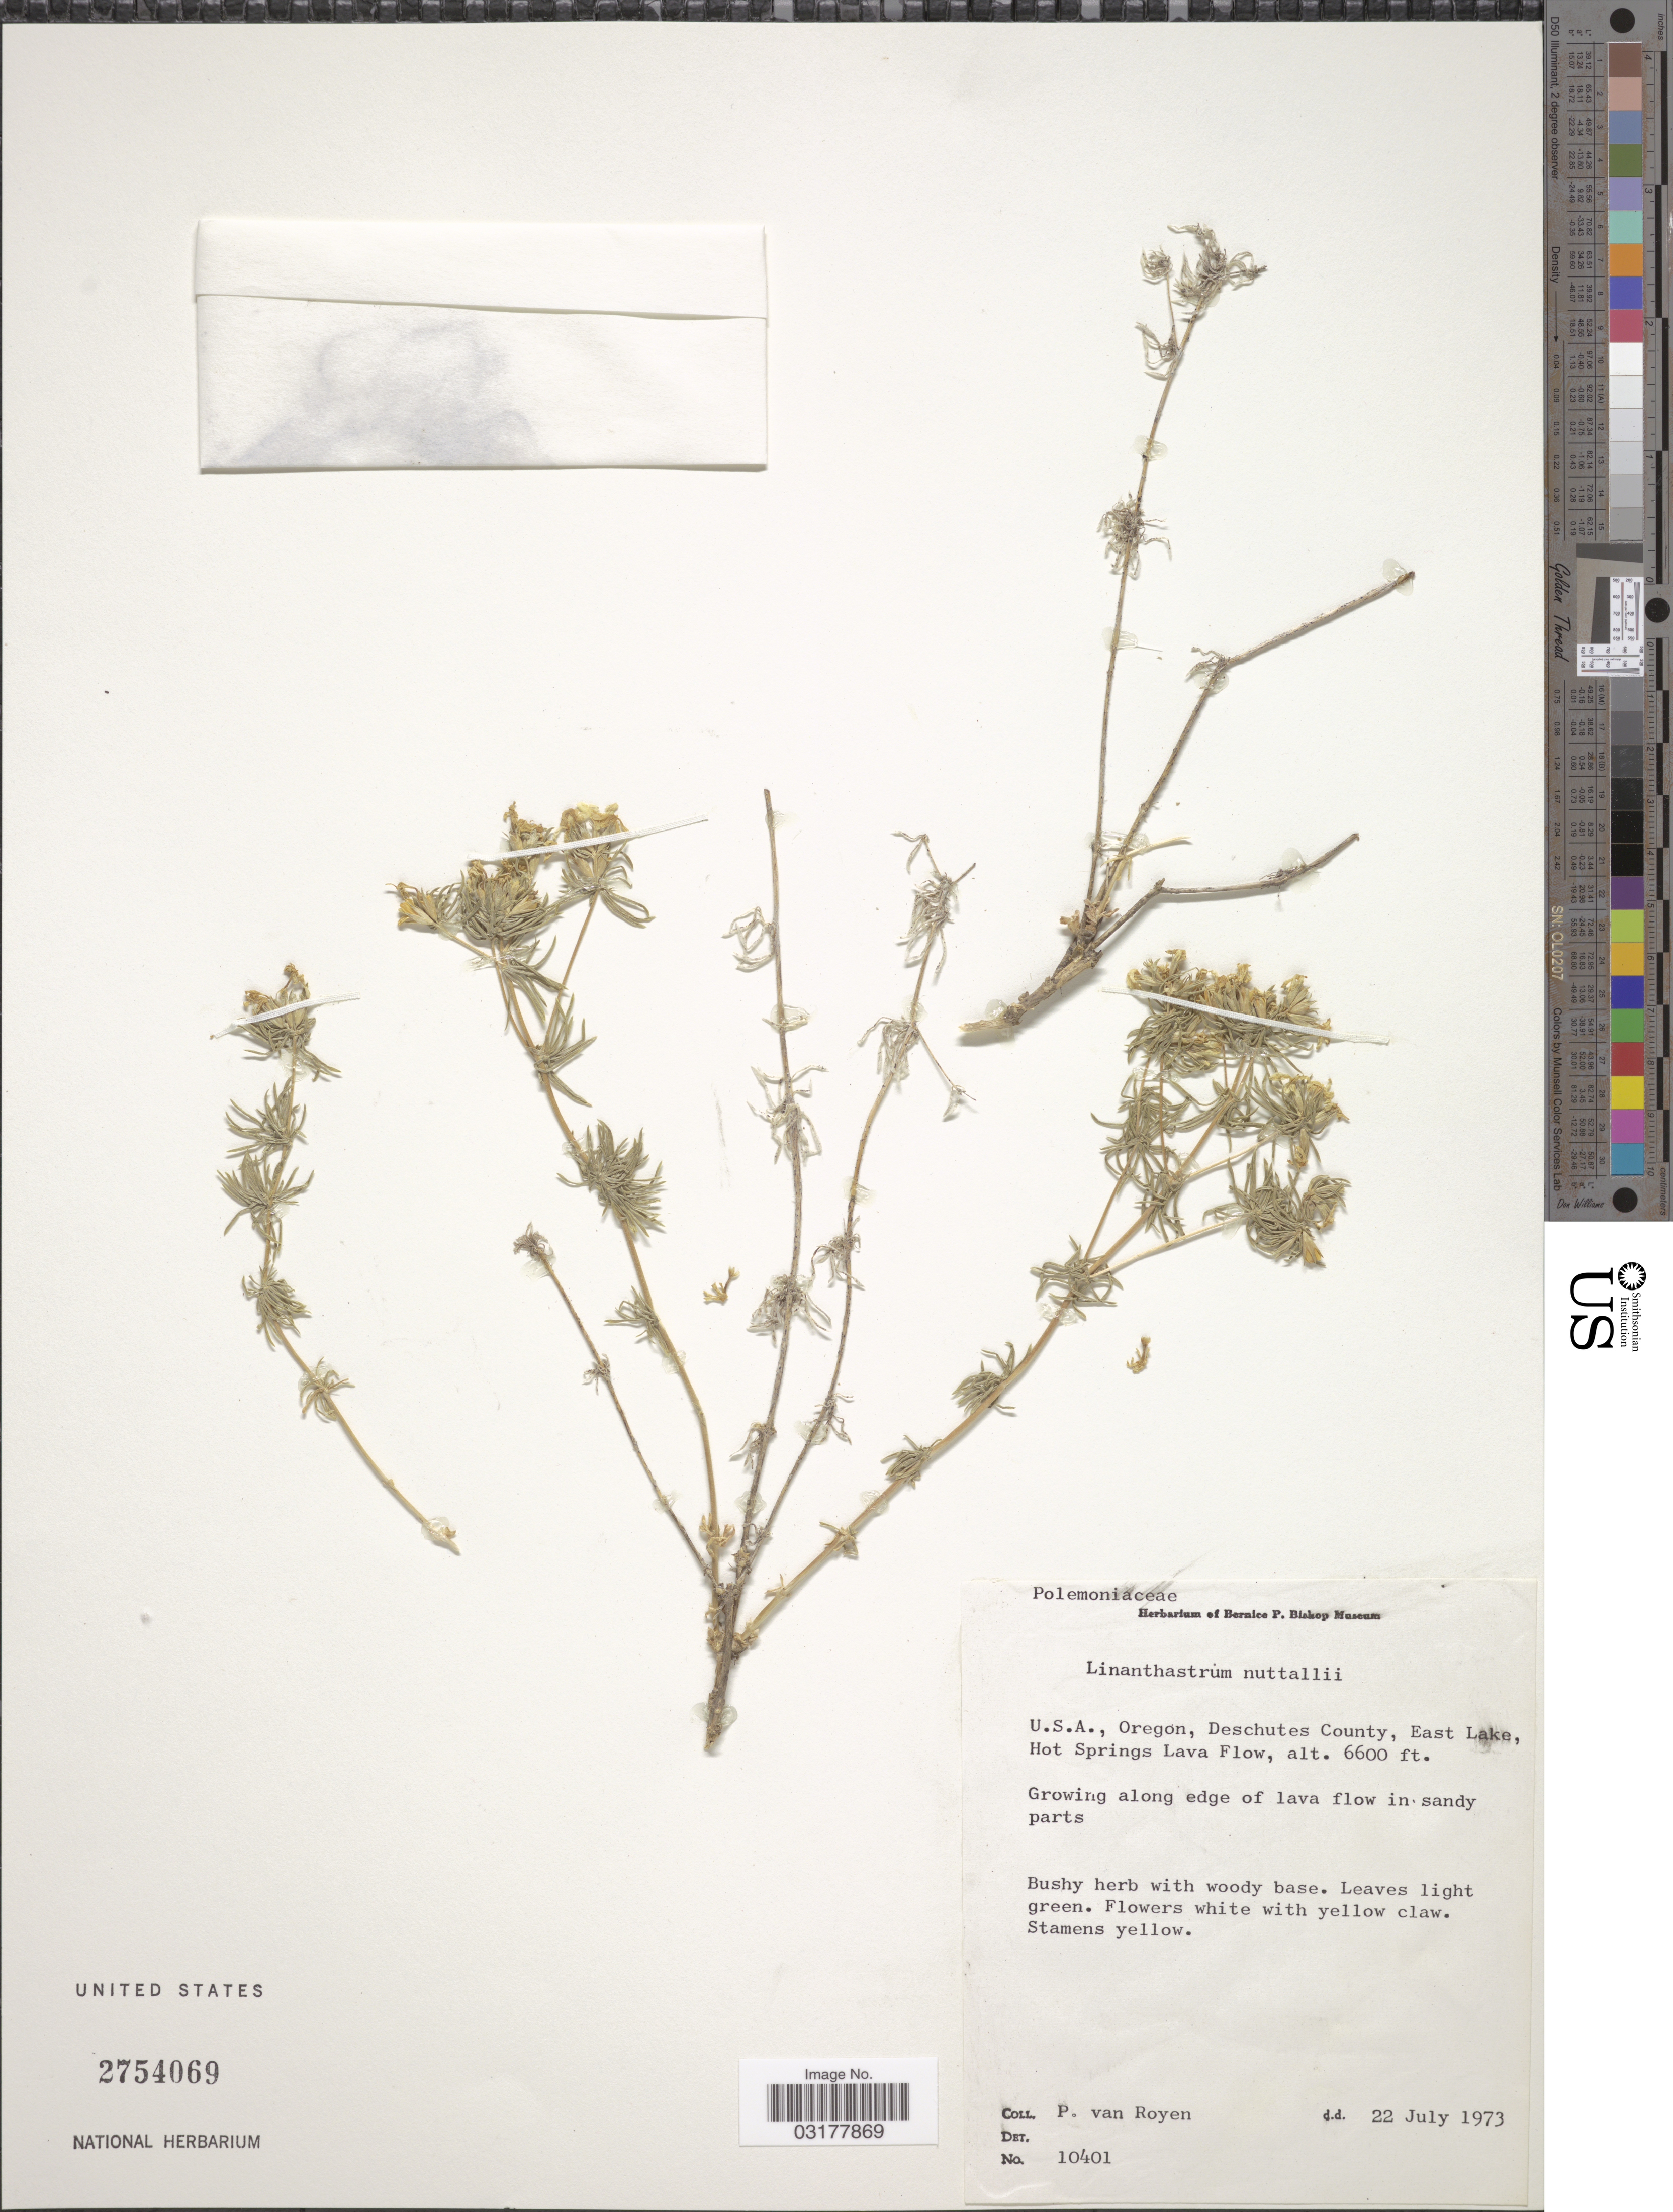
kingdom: Plantae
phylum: Tracheophyta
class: Magnoliopsida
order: Ericales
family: Polemoniaceae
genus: Leptosiphon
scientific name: Leptosiphon nuttallii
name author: (A. Gray) J.M. Porter & L.A. Johnson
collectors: P. van Royen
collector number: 10401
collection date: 1973-07-22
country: United States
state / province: Oregon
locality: Deschutes County, East Lake, Hot Springs Lava Flow.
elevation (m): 2012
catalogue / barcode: US 2754069